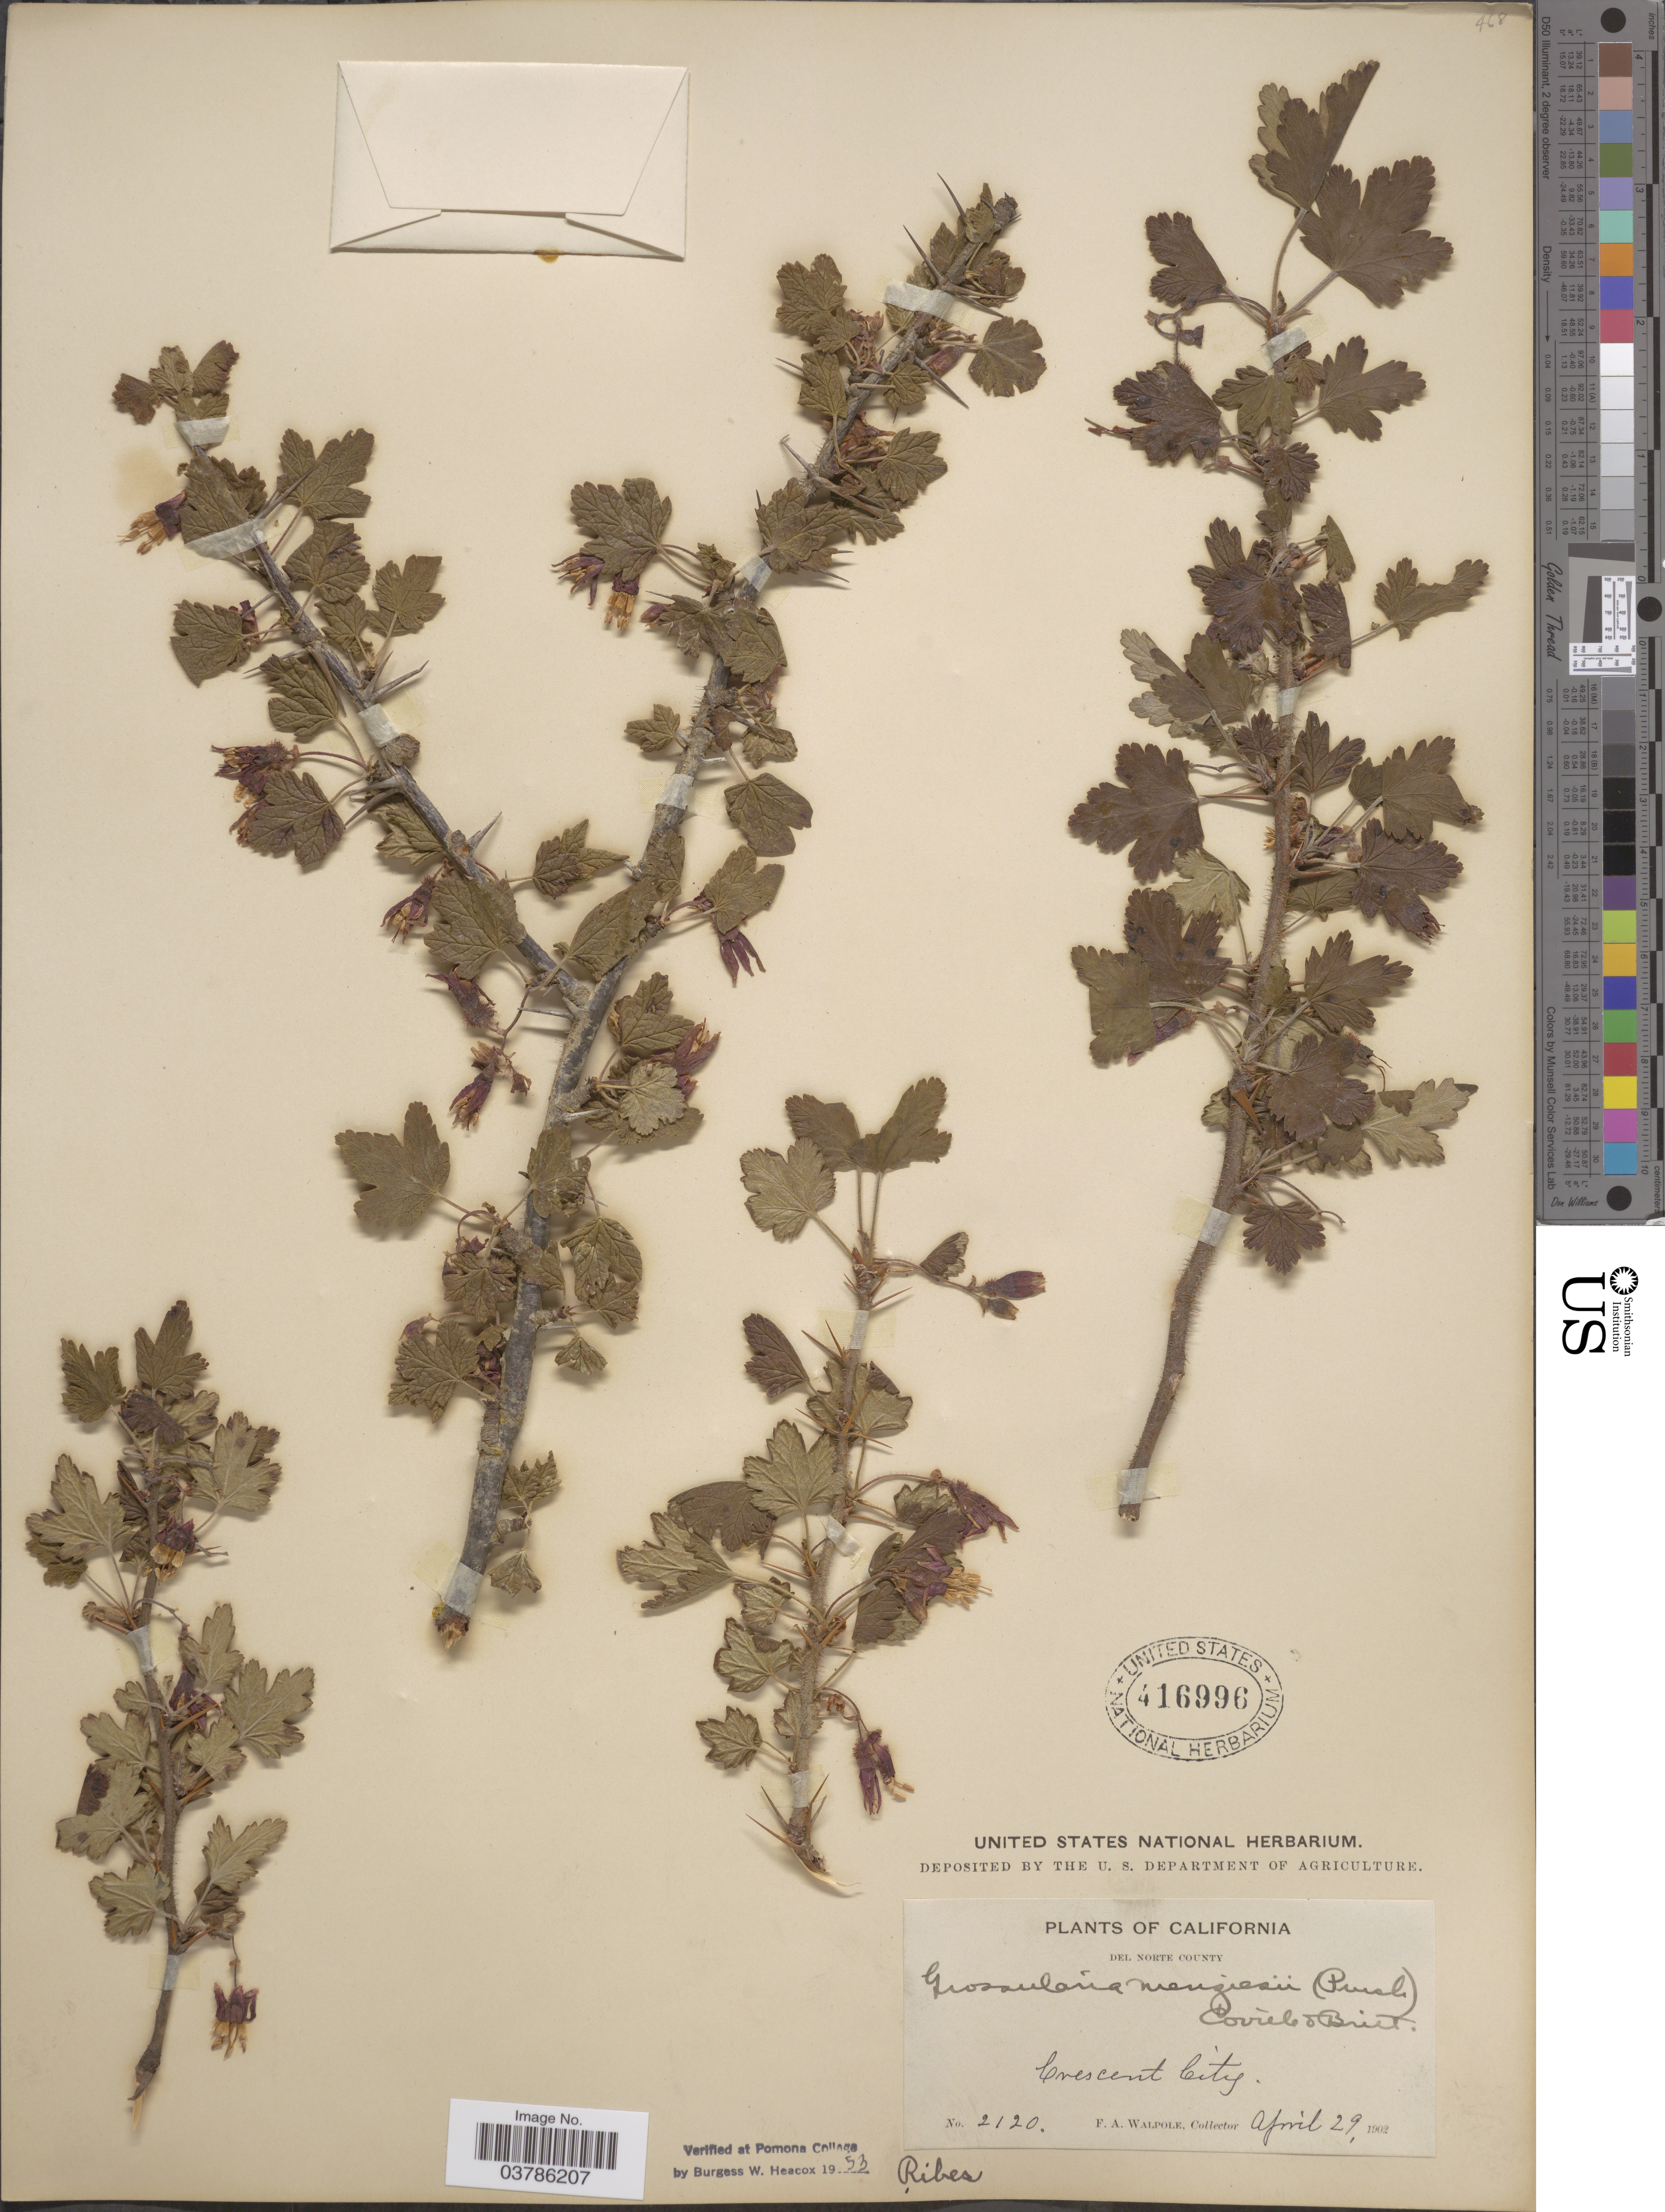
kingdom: Plantae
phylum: Tracheophyta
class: Magnoliopsida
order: Saxifragales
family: Grossulariaceae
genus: Ribes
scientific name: Ribes menziesii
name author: Pursh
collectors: F. Walpole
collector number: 2120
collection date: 1902-04-29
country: United States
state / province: California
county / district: Del Norte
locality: Del Norte County. Crescent City.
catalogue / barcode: US 416996